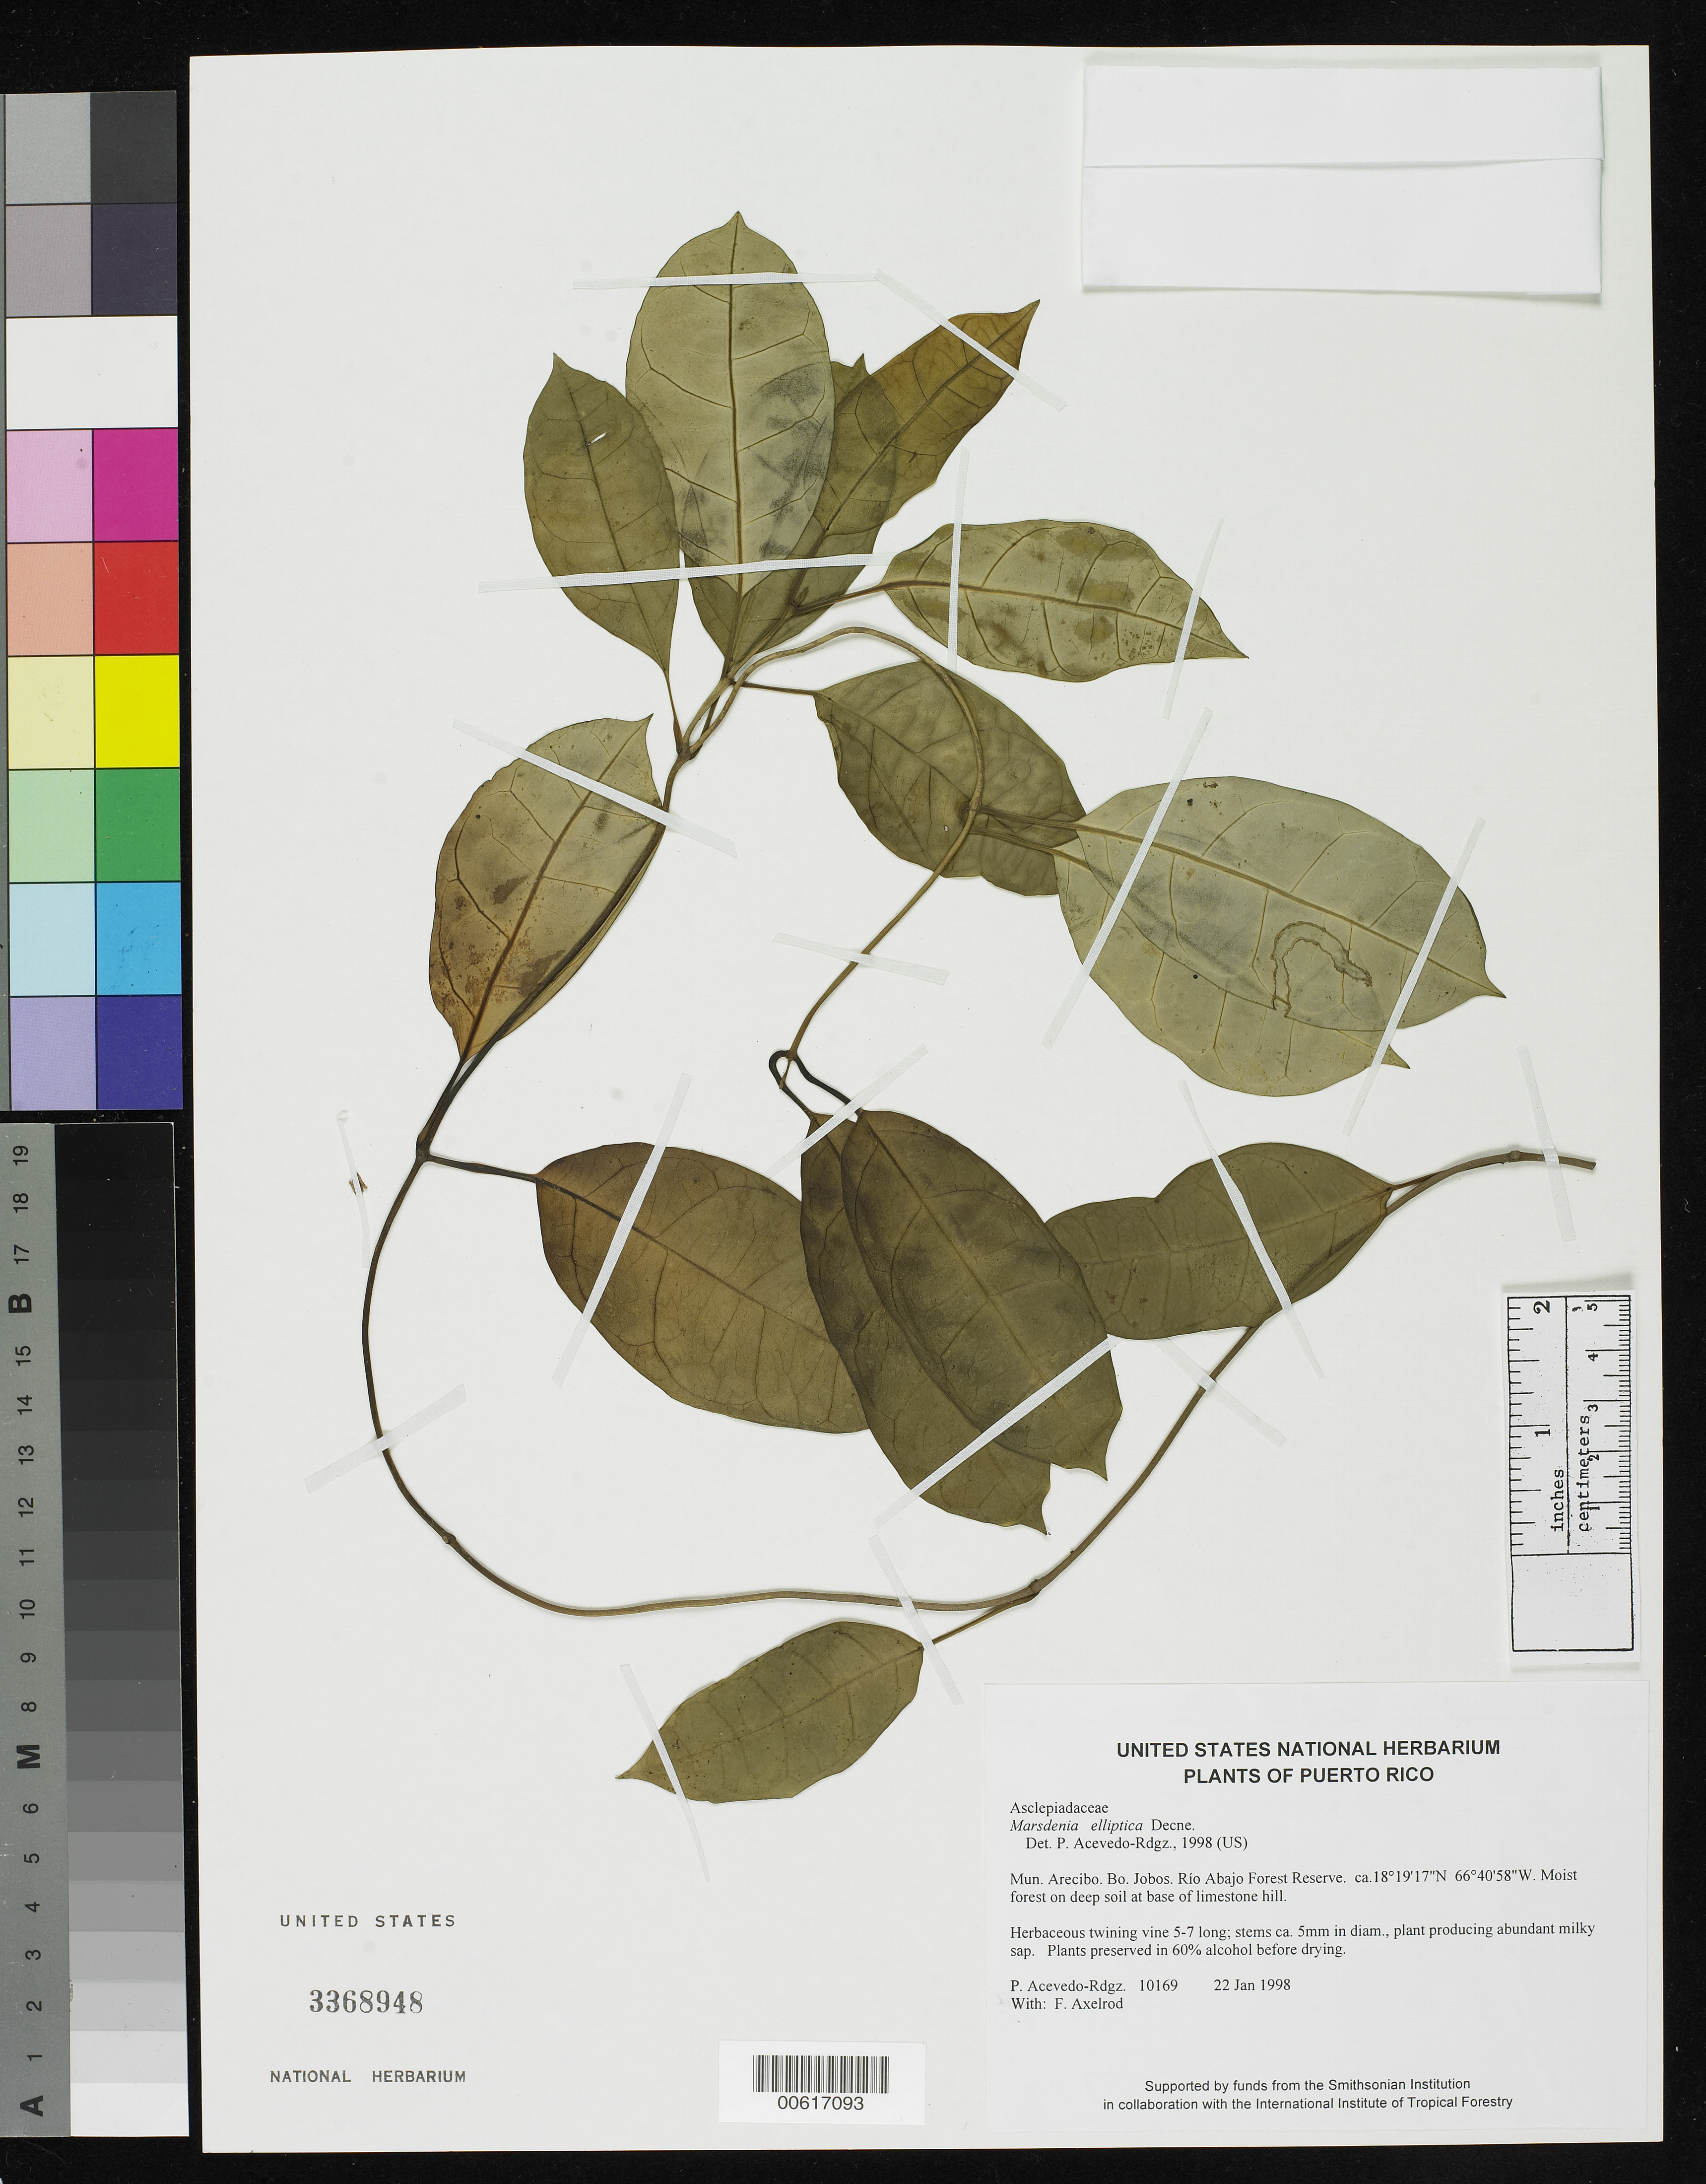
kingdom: Plantae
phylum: Tracheophyta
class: Magnoliopsida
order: Gentianales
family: Apocynaceae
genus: Marsdenia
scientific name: Marsdenia elliptica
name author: Decne.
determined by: Acevedo-Rodríguez, P., (BOT), Smithsonian Institution - National Museum of Natural History (UNITED STATES)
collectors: P. Acevedo-Rodr. & F. S. Axelrod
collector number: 10169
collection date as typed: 22 Jan 1998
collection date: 1998-01-22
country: Puerto Rico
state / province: Arecibo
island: Puerto Rico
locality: Arecibo; Bo. Jobos; Río Abajo Forest Reserve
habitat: Moist forest on deep soil at base of limestone hill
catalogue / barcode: US 3368948